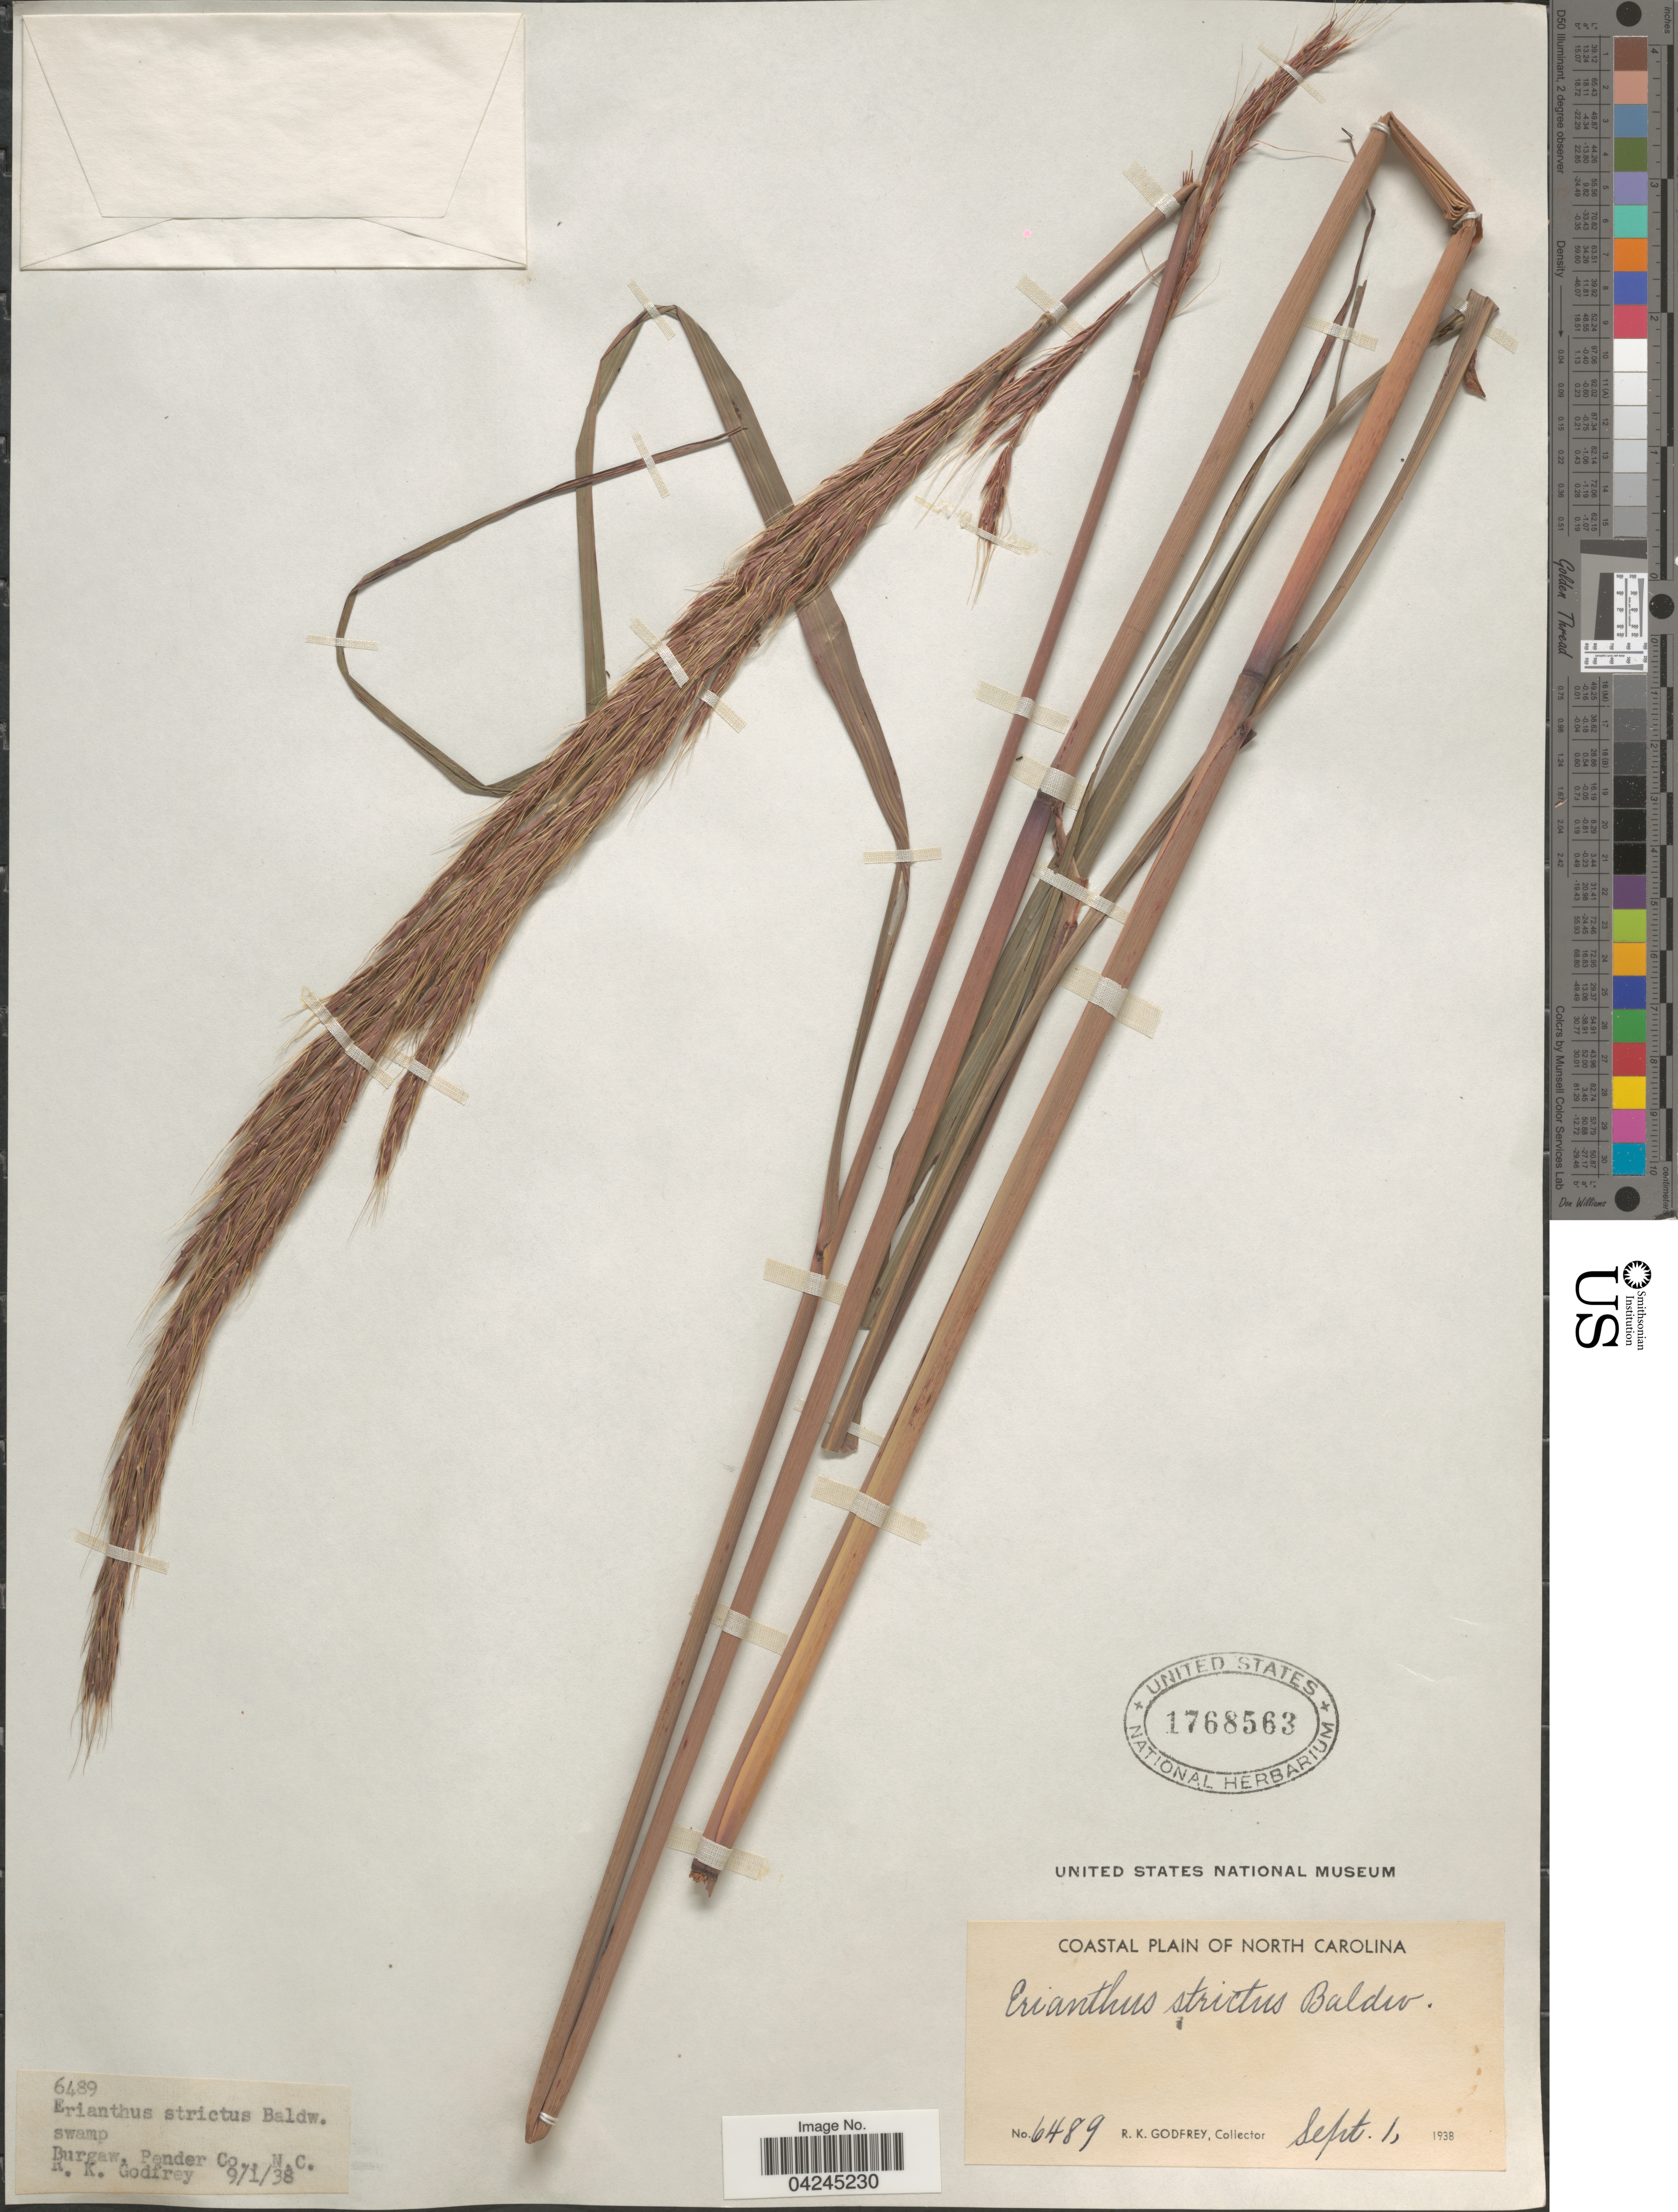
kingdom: Plantae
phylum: Tracheophyta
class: Liliopsida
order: Poales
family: Poaceae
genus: Erianthus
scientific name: Erianthus strictus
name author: Baldwin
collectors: R. K. Godfrey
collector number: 6489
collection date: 1938-09-01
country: United States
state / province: North Carolina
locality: Coastal Plain of North Carolina. Burgaw, Pender Co.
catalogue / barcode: US 1768563